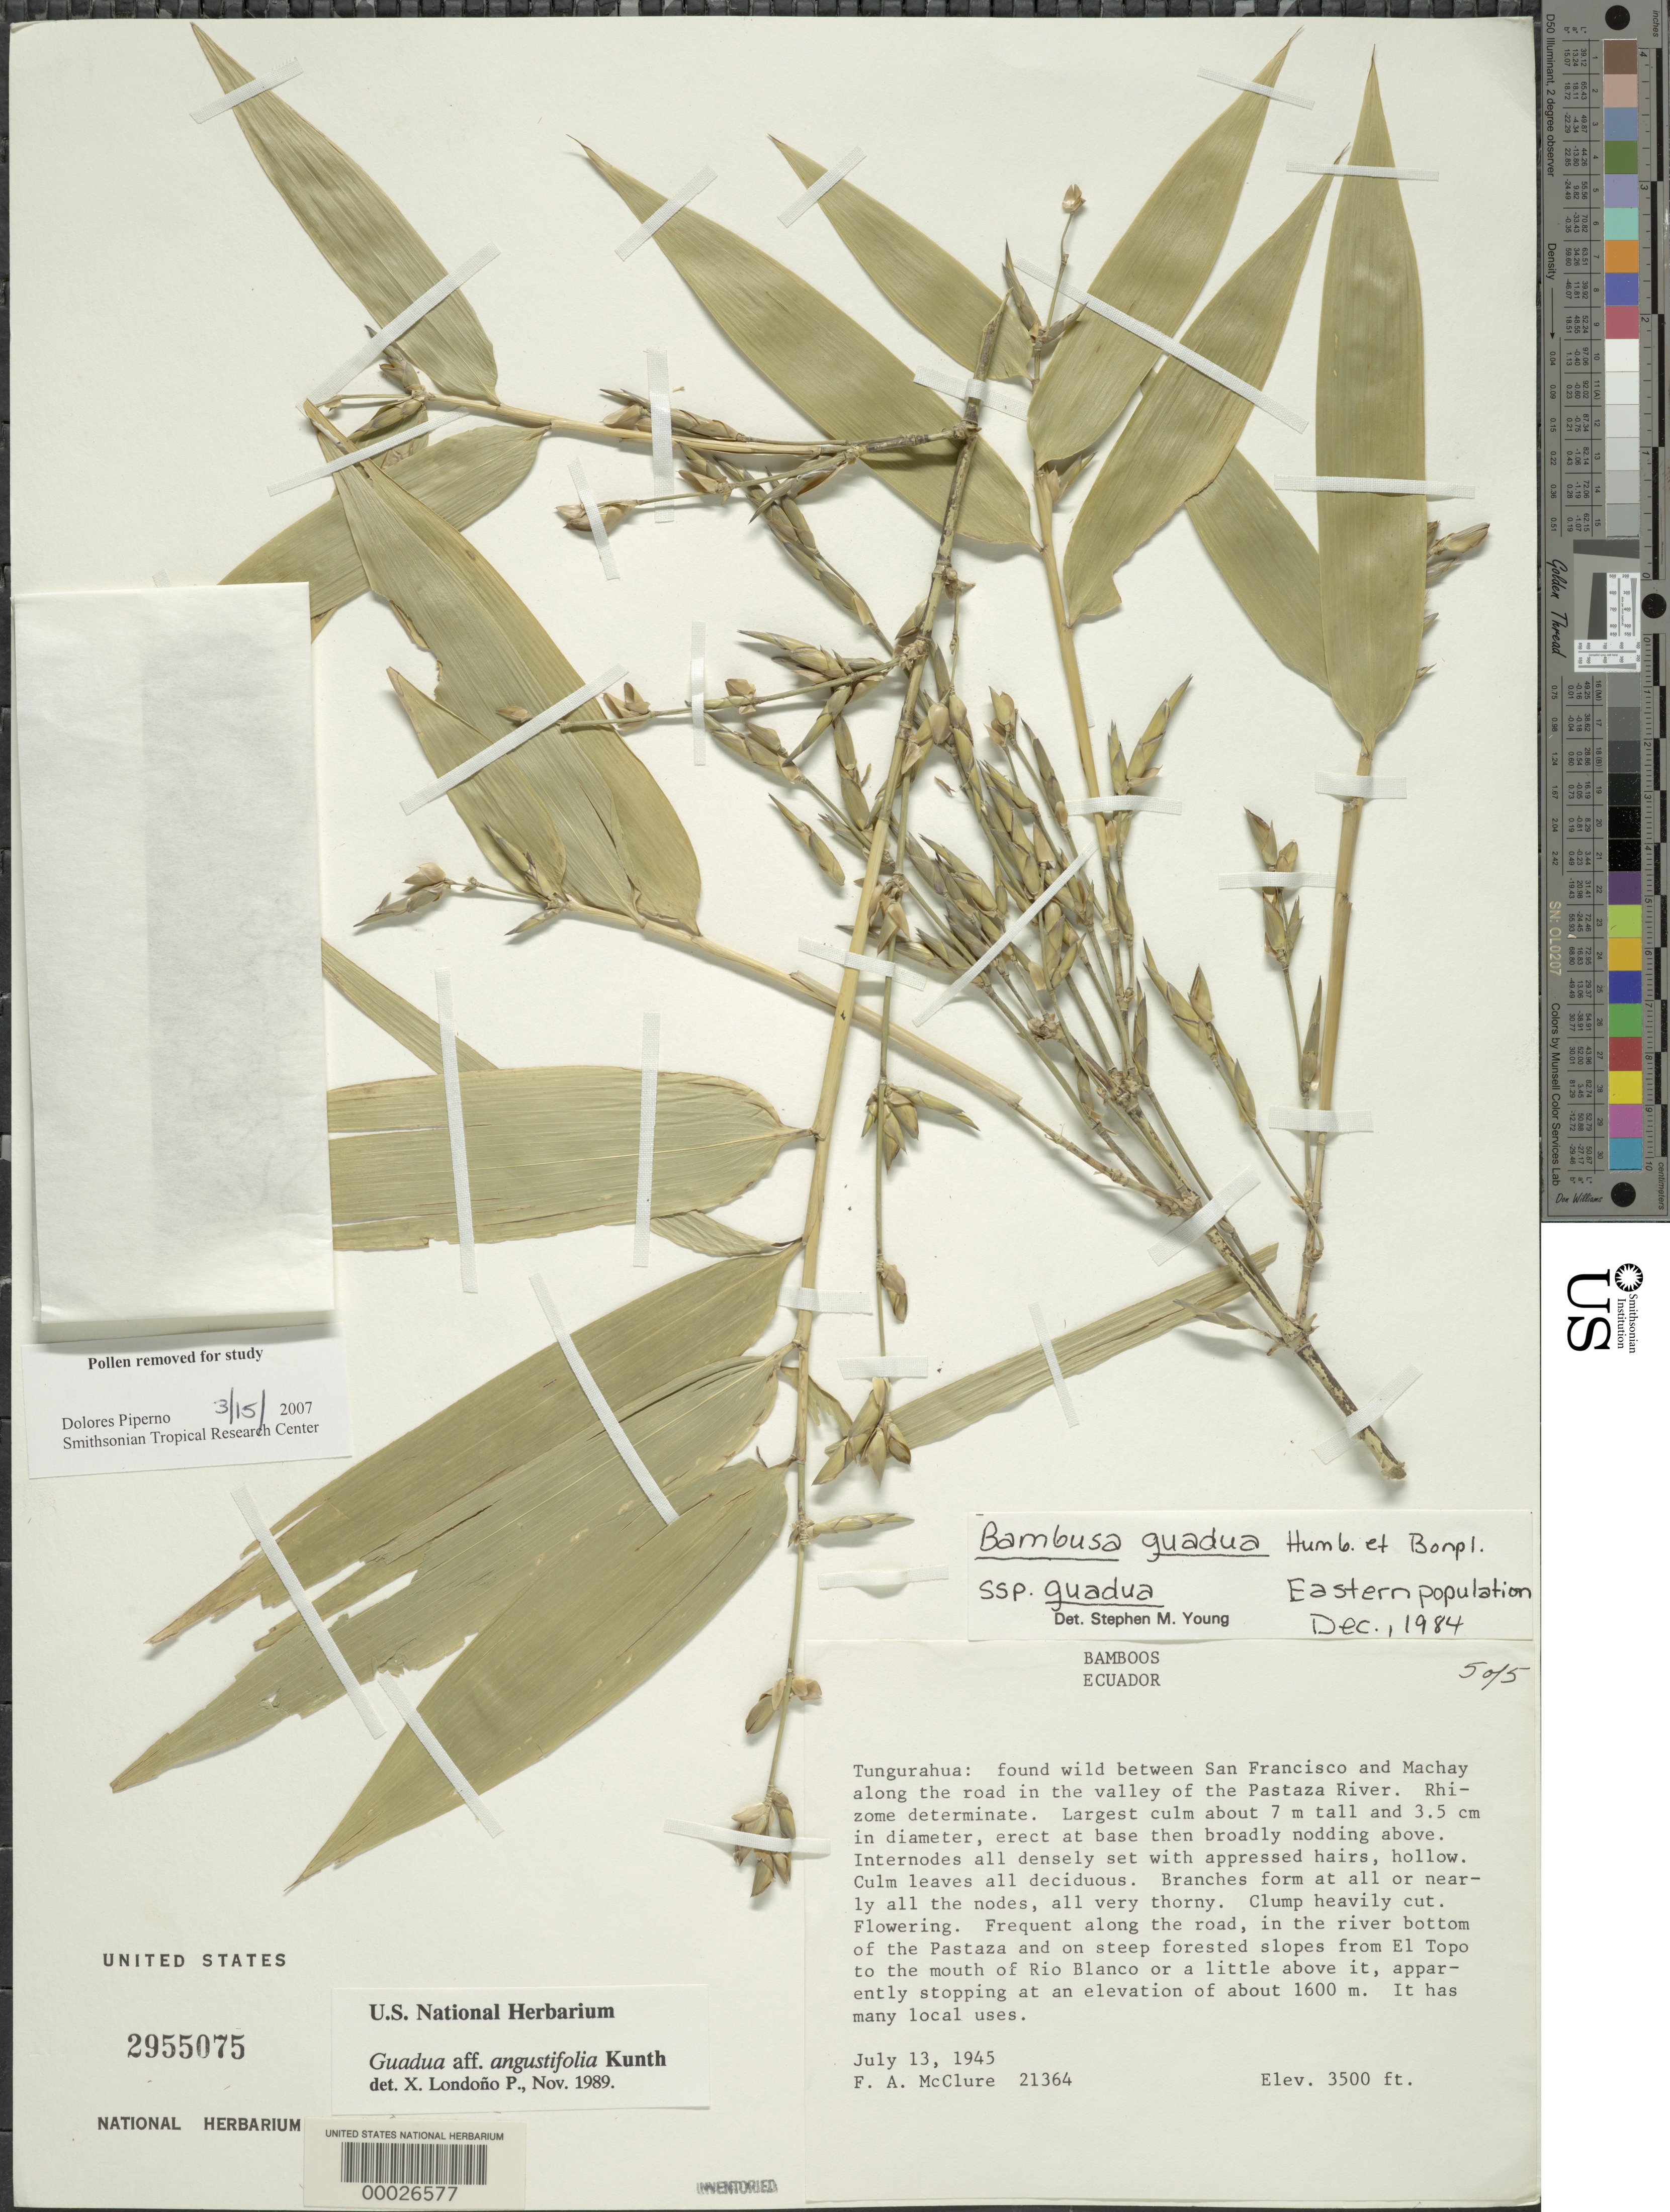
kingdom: Plantae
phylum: Tracheophyta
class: Liliopsida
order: Poales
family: Poaceae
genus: Guadua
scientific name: Guadua uncinata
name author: Londoño & L.G. Clark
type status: Holotype Fragment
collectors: F. A. McClure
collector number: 21364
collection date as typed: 13 Jul 1945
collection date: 1945-07-13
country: Ecuador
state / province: Tungurahua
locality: Between San Francisco and machay along the road in the Valley of the pastaza River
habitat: Along the road, in the river bottom and on steep forested slopes.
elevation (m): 1068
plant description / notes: Pollen removed for study. Dolores Piperno 3/15/2007, Smithsonian Tropical Research Center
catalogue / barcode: US 2955075